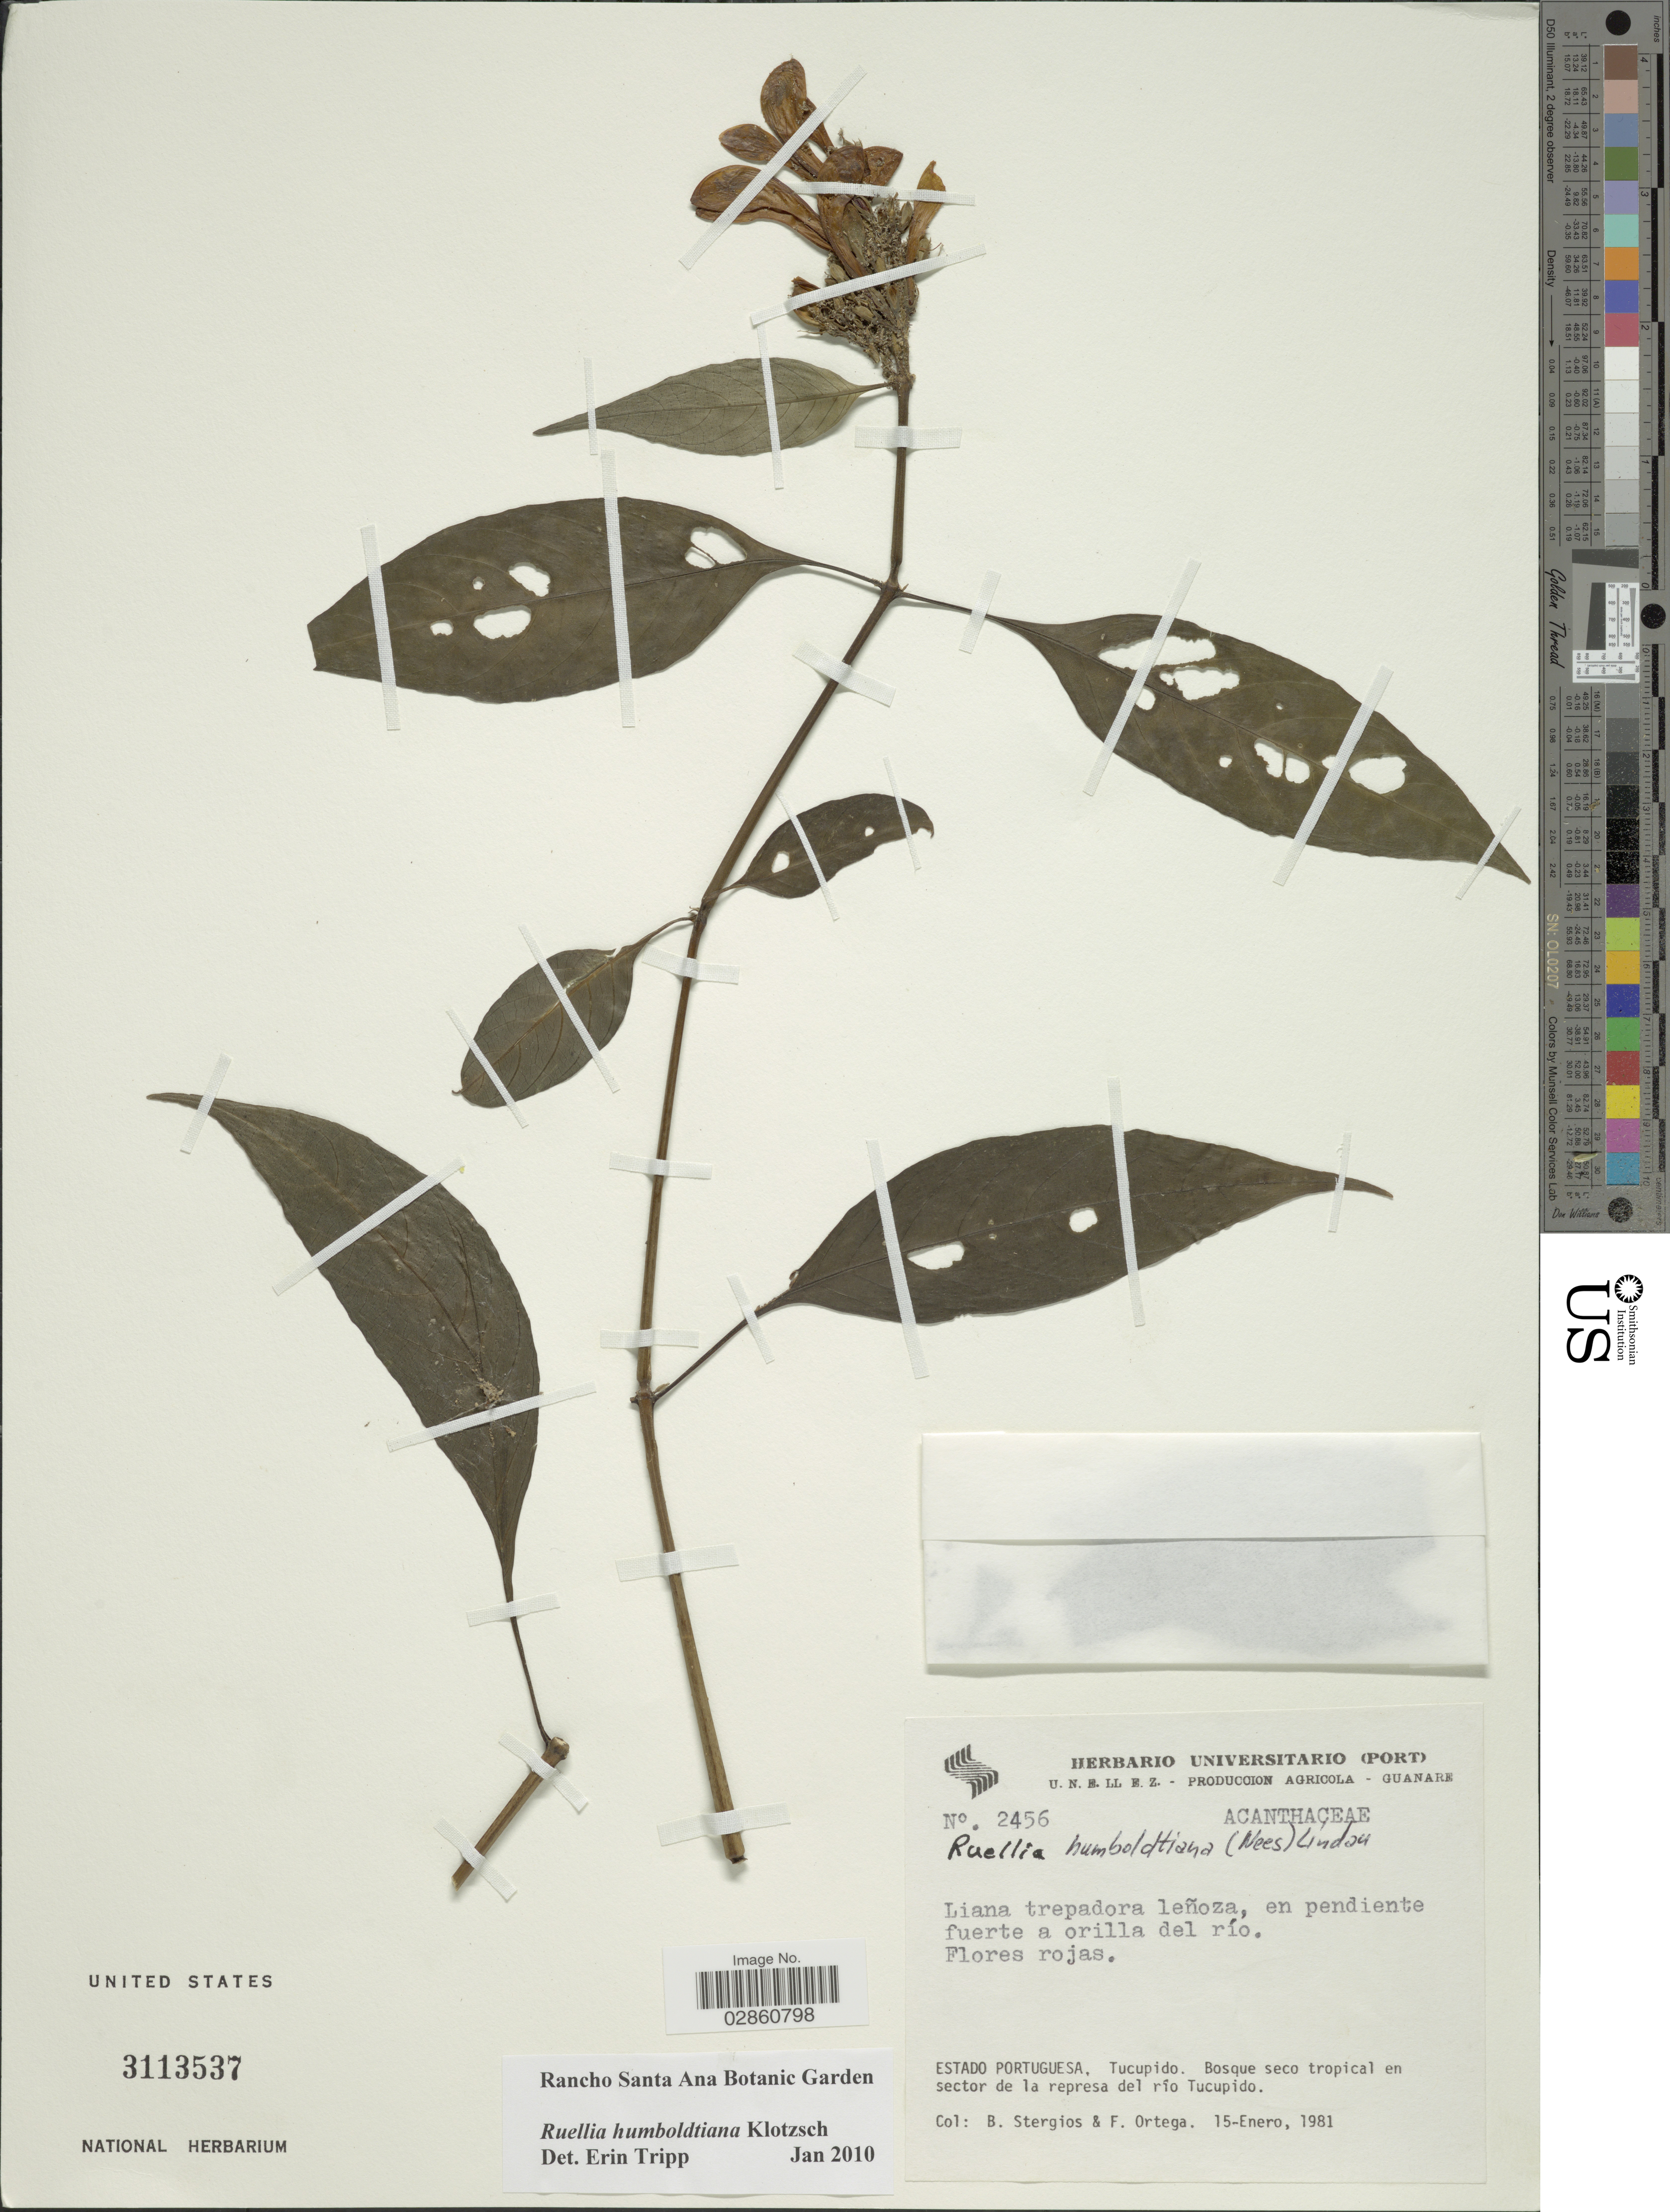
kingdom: Plantae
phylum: Tracheophyta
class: Magnoliopsida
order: Lamiales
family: Acanthaceae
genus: Ruellia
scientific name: Ruellia humboldtiana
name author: (Nees) Lindau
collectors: B. G. Stergios & F. J. Ortega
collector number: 2456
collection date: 1981-01-15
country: Venezuela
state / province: Portuguesa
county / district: Tucupido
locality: Represa del río Tucupido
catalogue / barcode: US 3113537